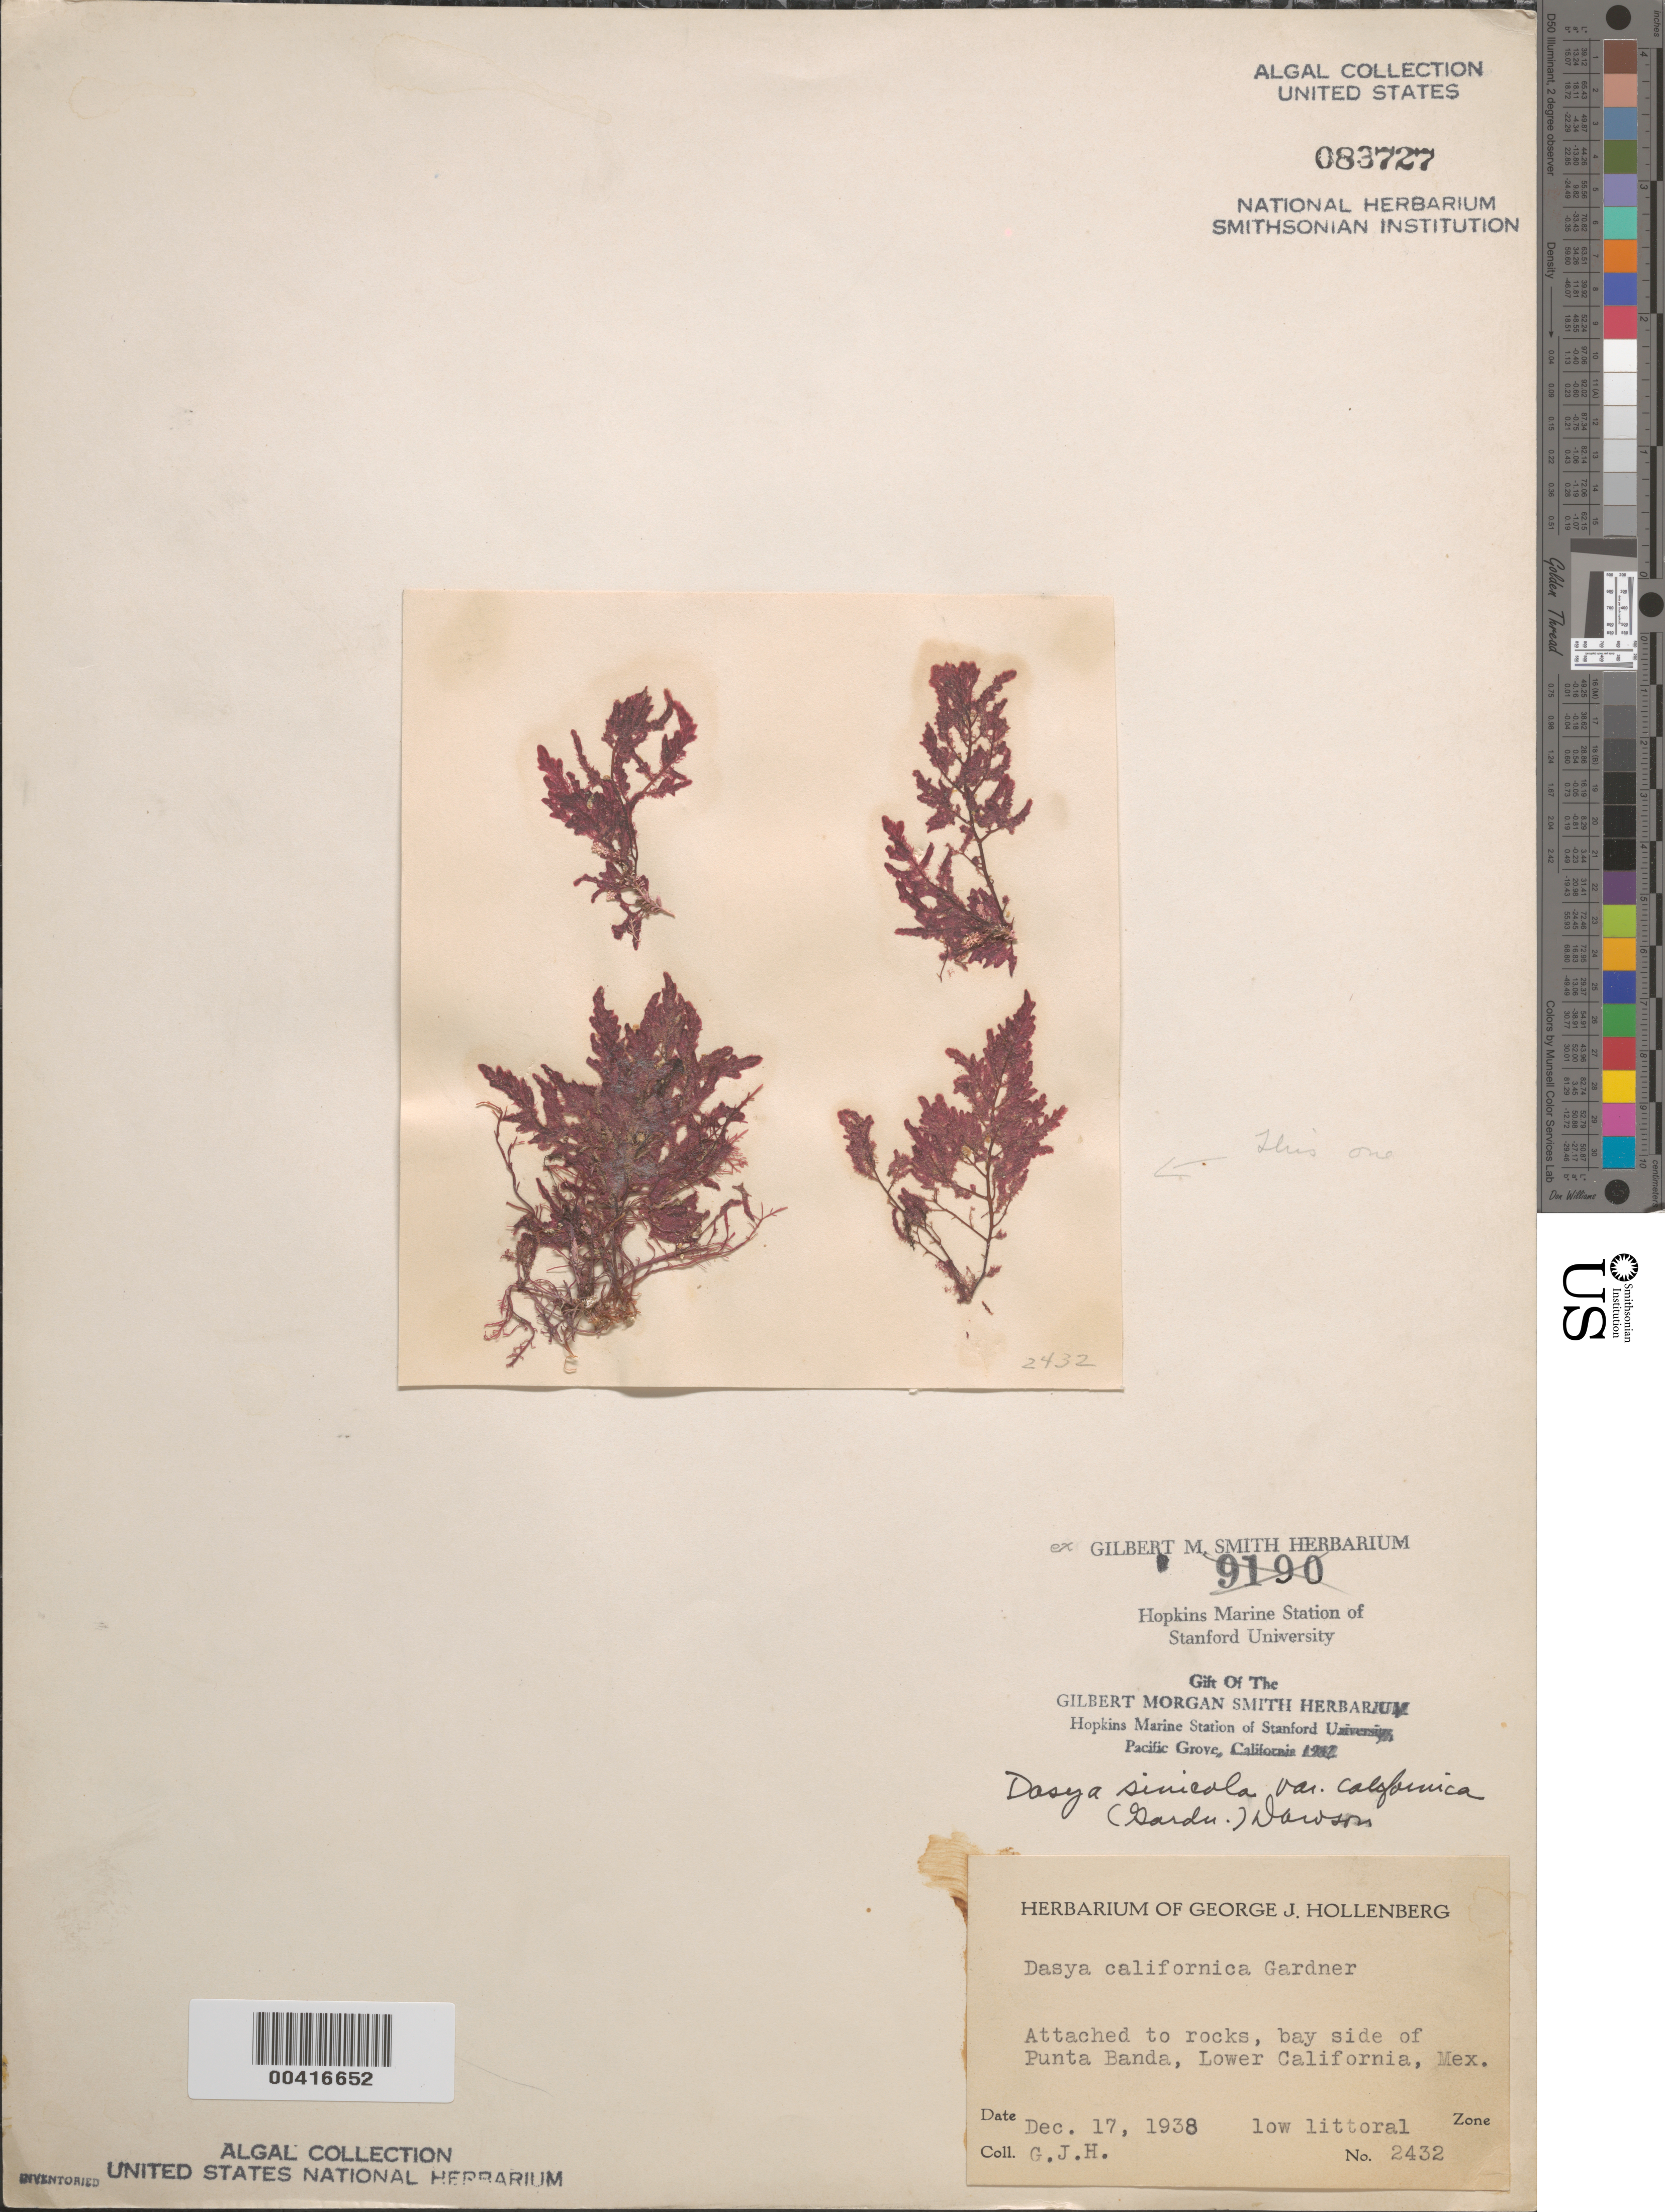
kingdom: Plantae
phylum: Rhodophyta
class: Florideophyceae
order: Ceramiales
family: Dasyaceae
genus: Dasya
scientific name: Dasya sinicola var. californica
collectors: G. Hollenberg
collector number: GJH 2432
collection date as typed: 17 Dec 1938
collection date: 1938-12-17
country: Mexico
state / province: Baja California Norte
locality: Punta Banda, bay side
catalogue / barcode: US 83727